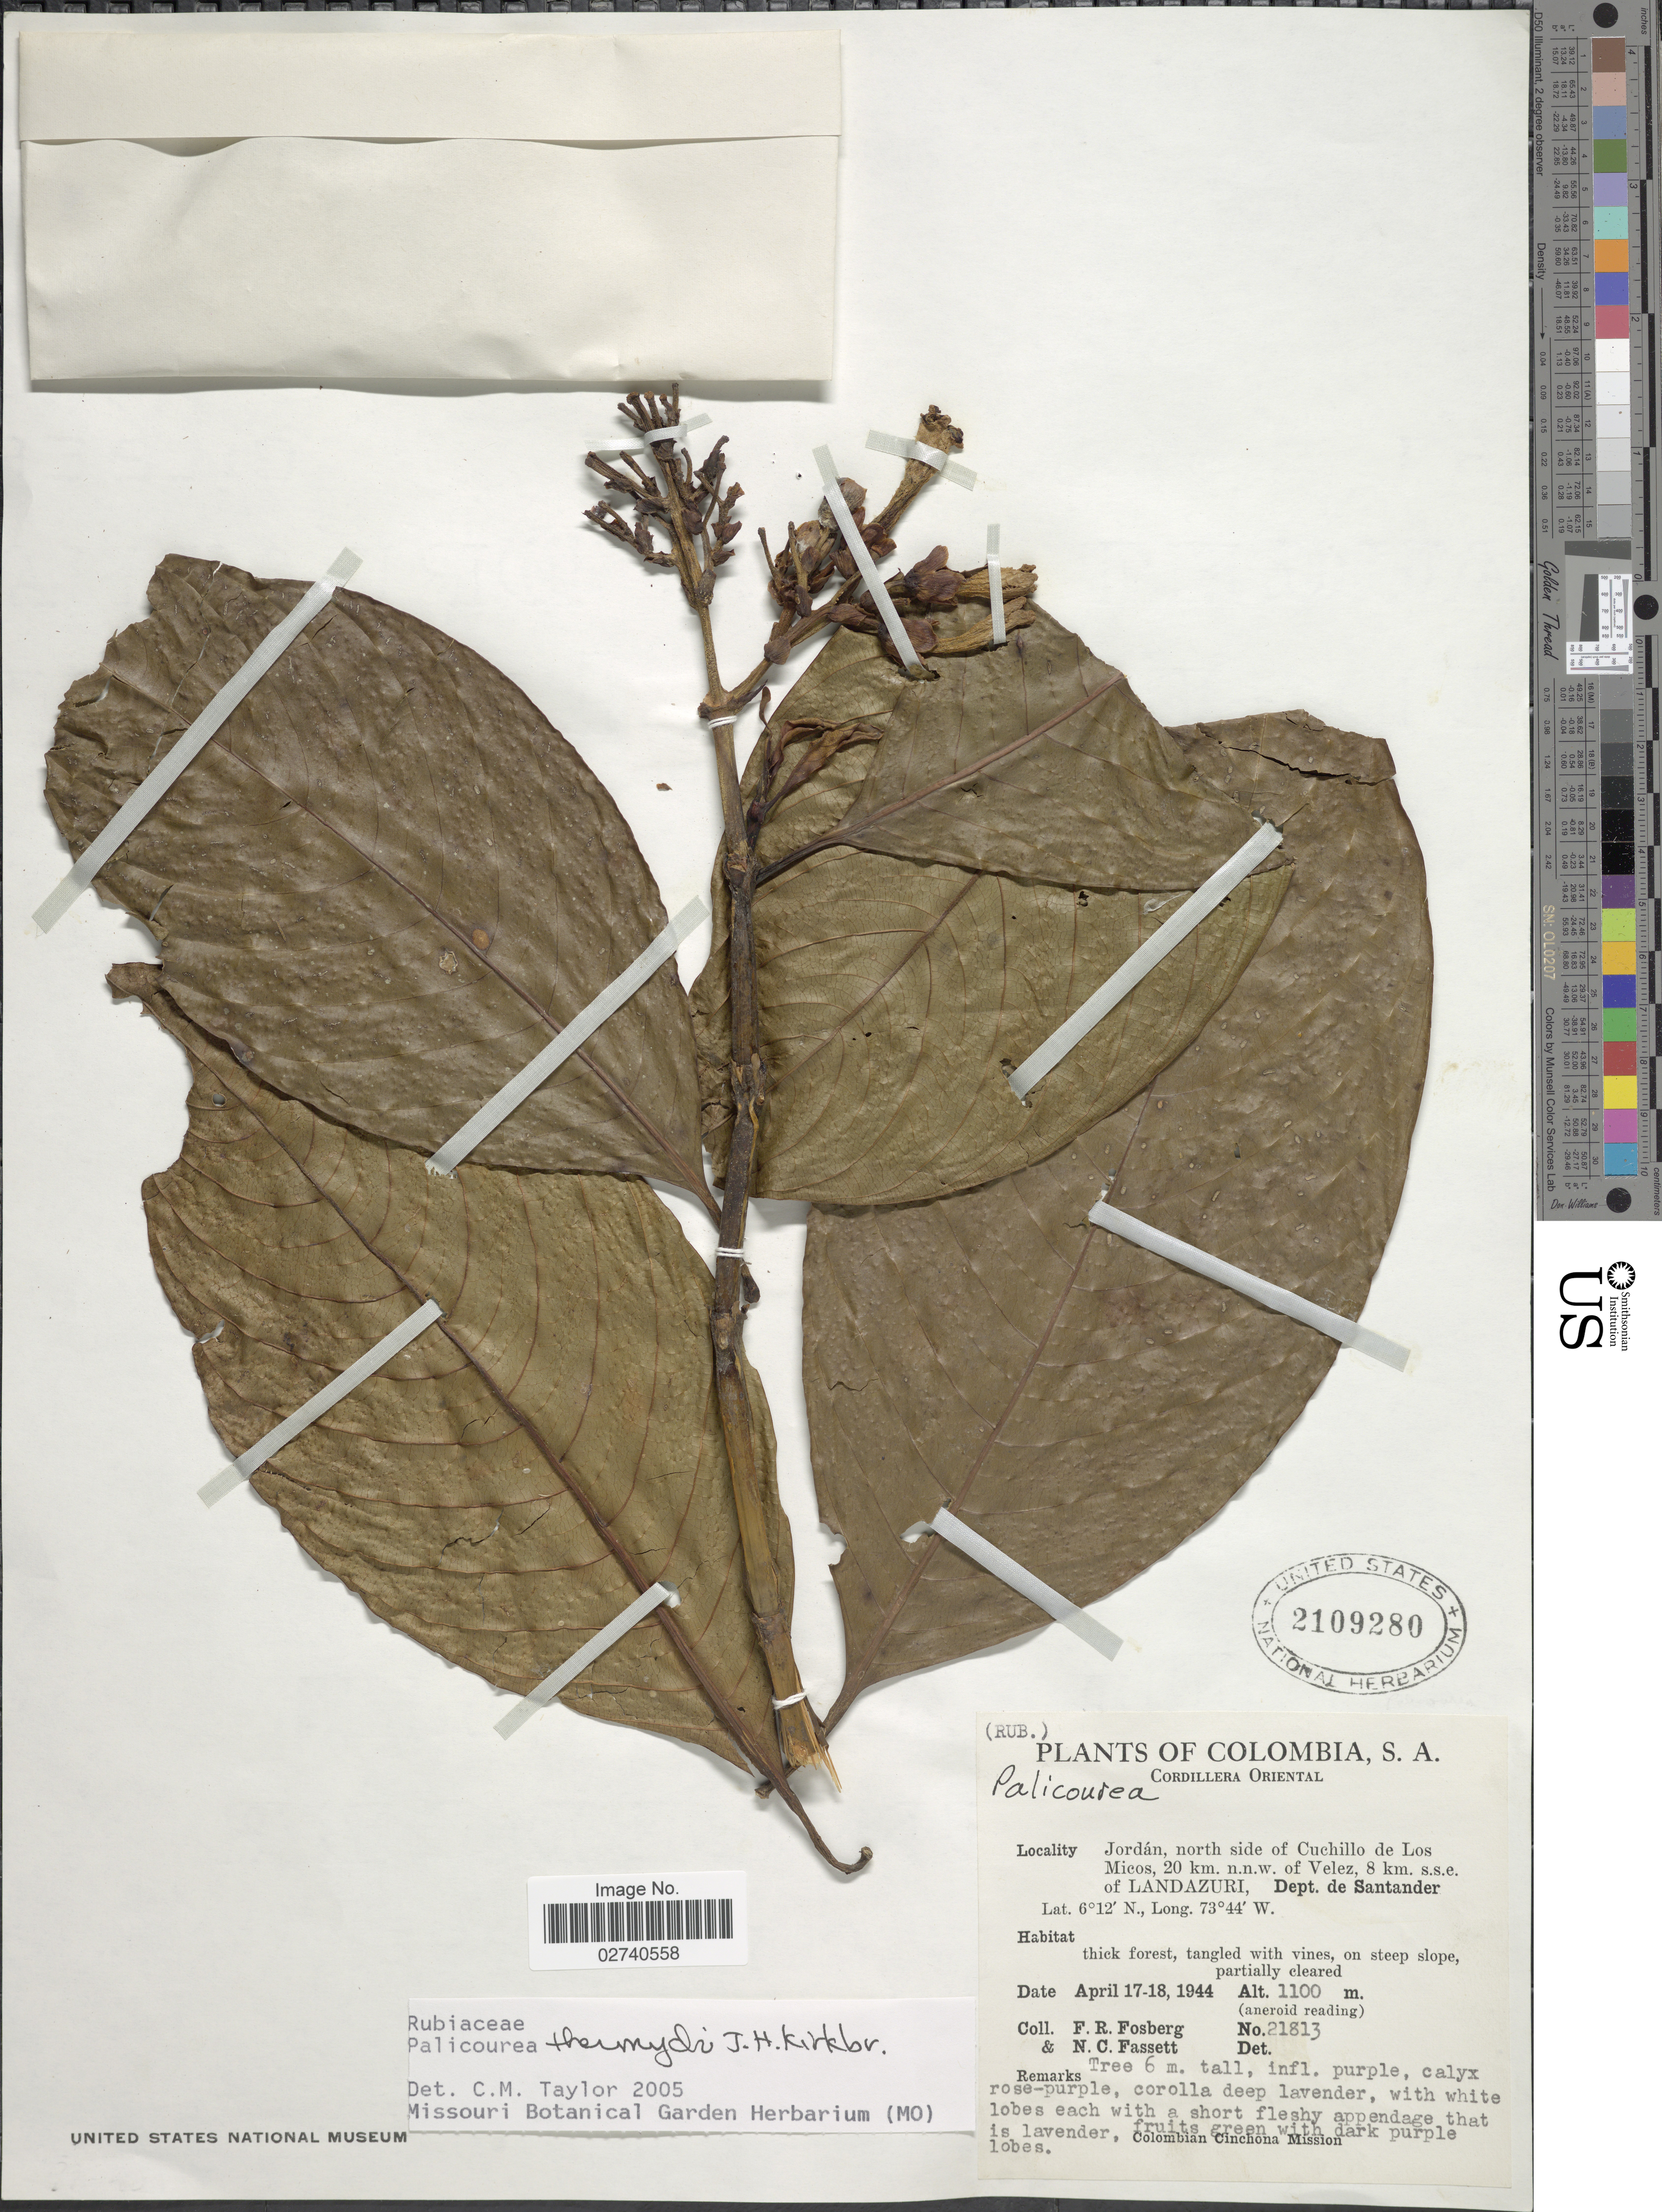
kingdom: Plantae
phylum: Tracheophyta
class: Magnoliopsida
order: Gentianales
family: Rubiaceae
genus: Palicourea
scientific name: Palicourea thermydri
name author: J.H. Kirkbr.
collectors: F. R. Fosberg & N. C. Fassett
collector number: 21813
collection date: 1944-04-17/1944-04-18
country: Colombia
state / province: Santander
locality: Cordillera Oriental. Jordan, north side of Cuchillo de Los Michos, 20 km. n.n.w. of Velez, 8 km. s.s.e. of Landazuri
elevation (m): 1100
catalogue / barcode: US 2109280